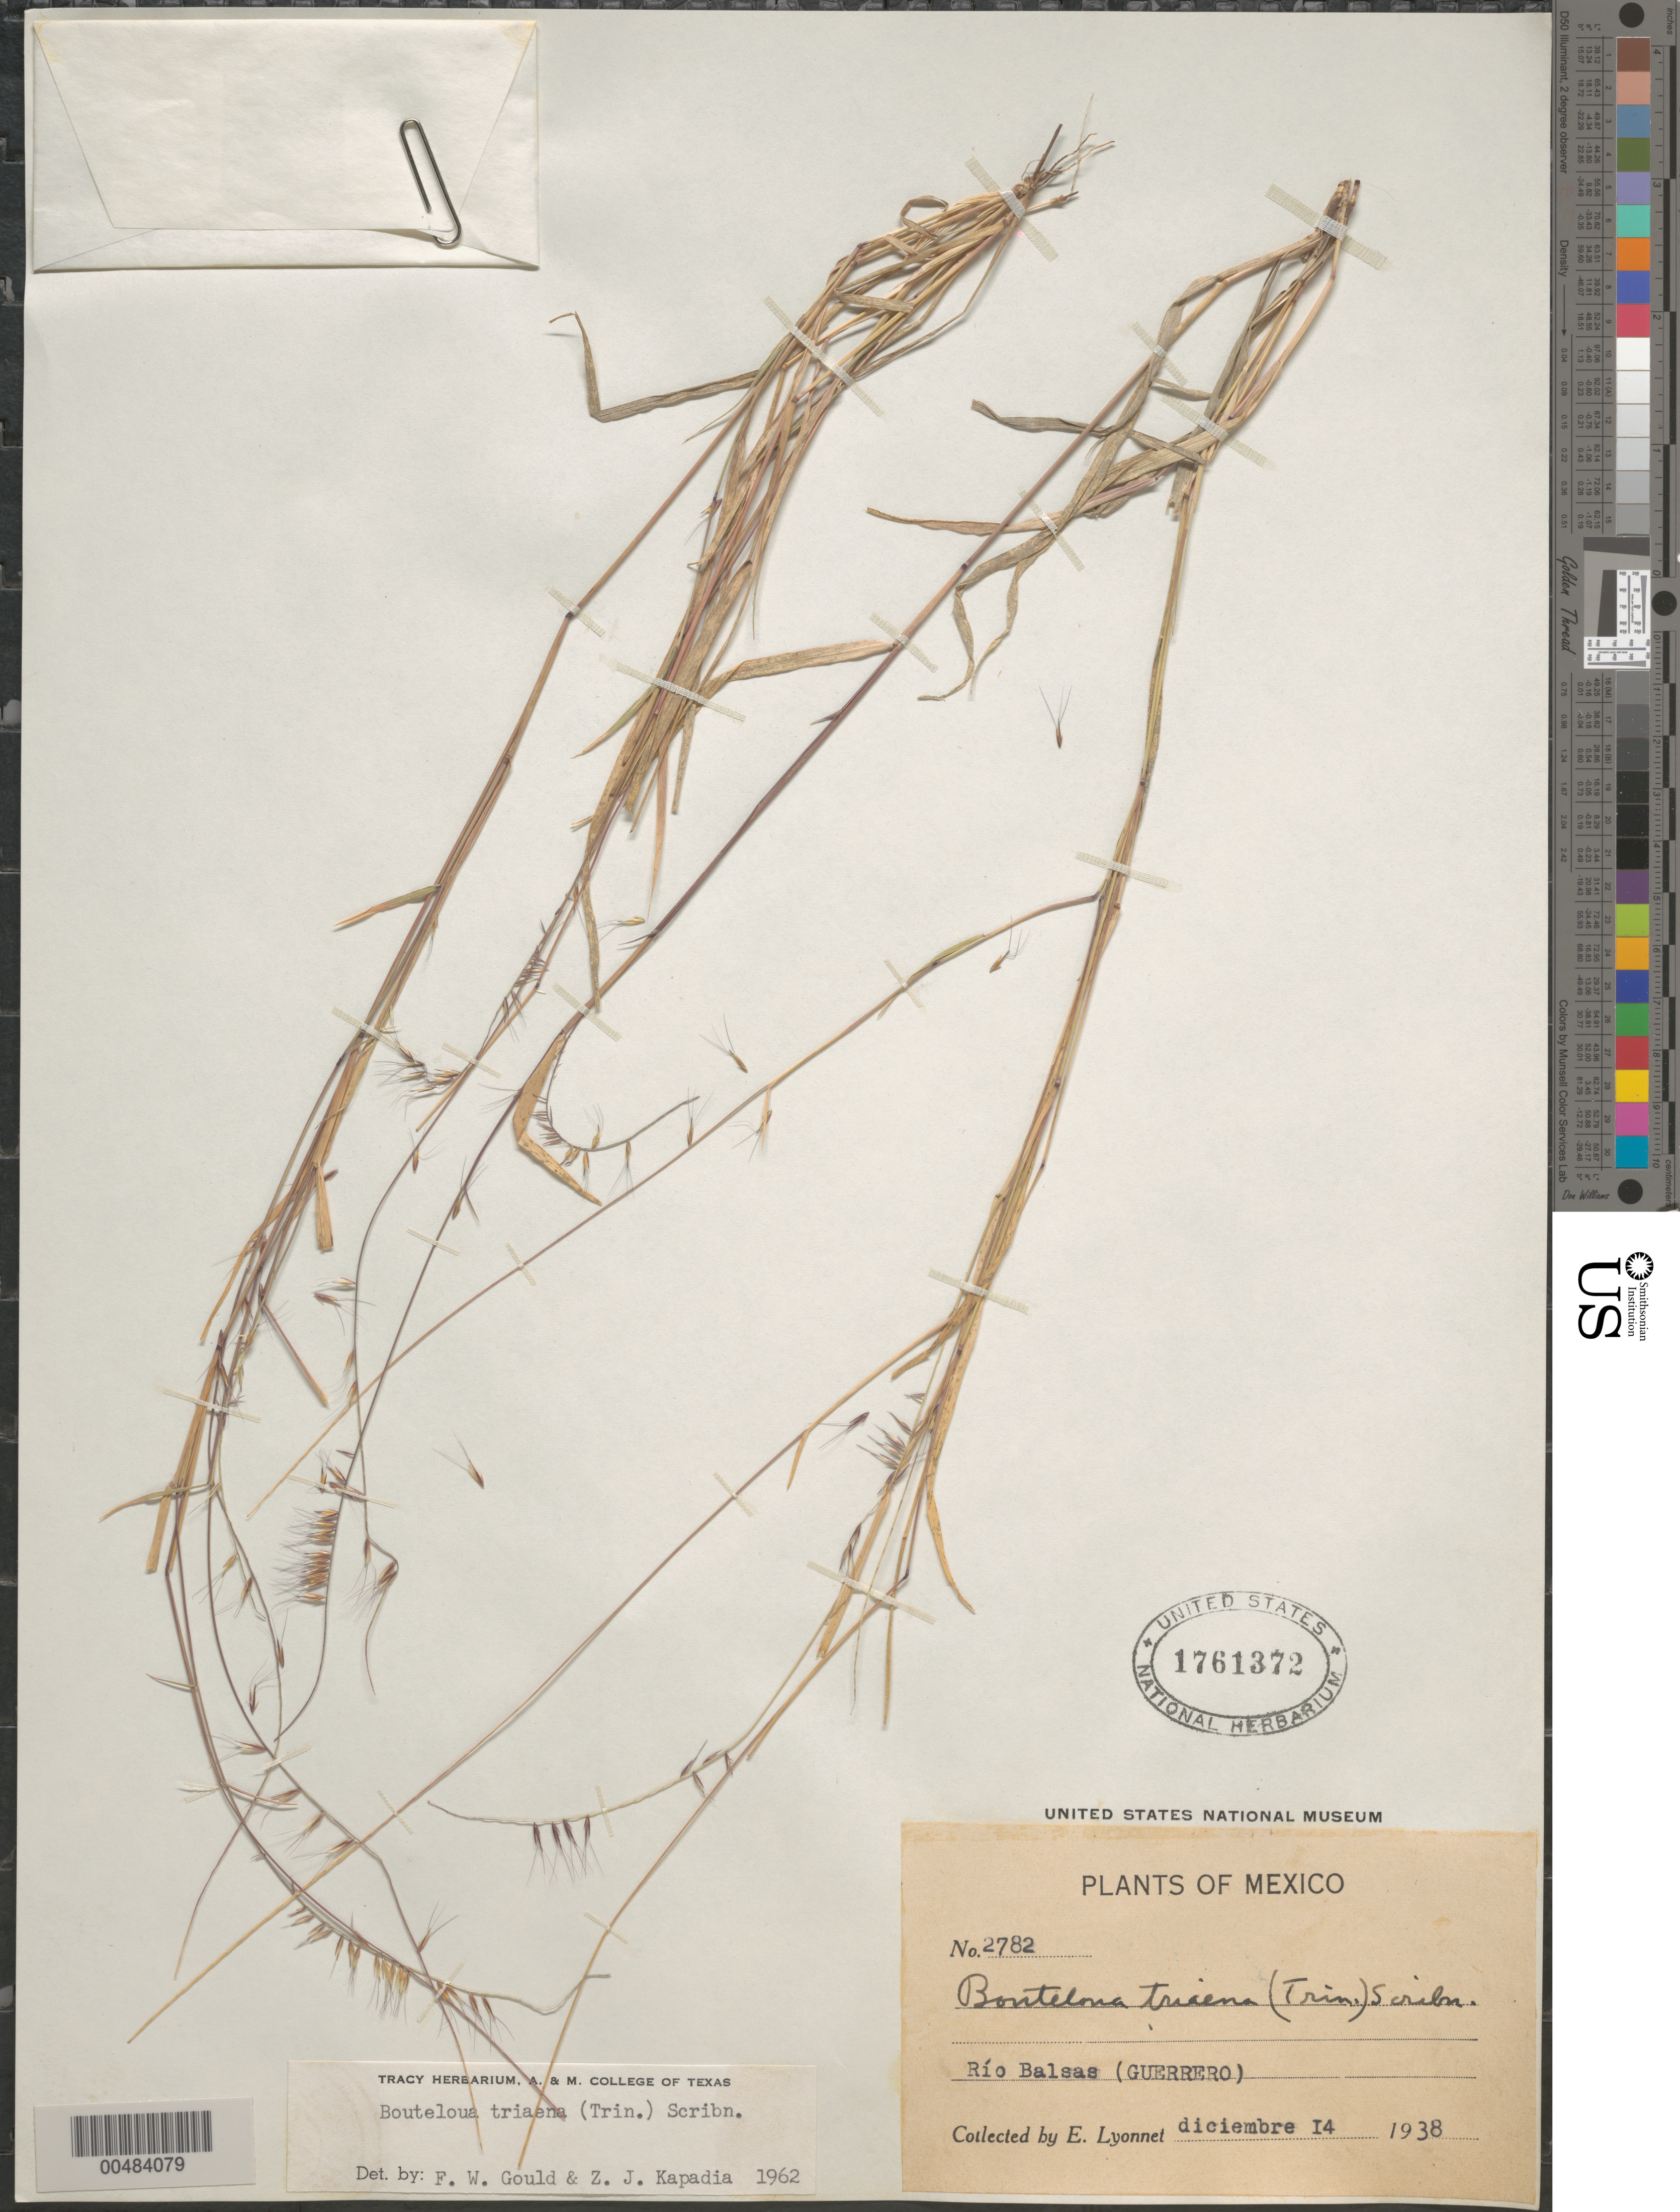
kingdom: Plantae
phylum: Tracheophyta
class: Liliopsida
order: Poales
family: Poaceae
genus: Bouteloua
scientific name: Bouteloua triaena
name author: (Trin. ex Spreng.) Scribn.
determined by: Gould, F. W.; Kapadia, Zarir J.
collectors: Bro. E. Lyonnet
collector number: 2782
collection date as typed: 14 Dec 1938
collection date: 1938-12-14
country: Mexico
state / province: Guerrero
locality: R¡o Balsas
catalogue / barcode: US 1761372